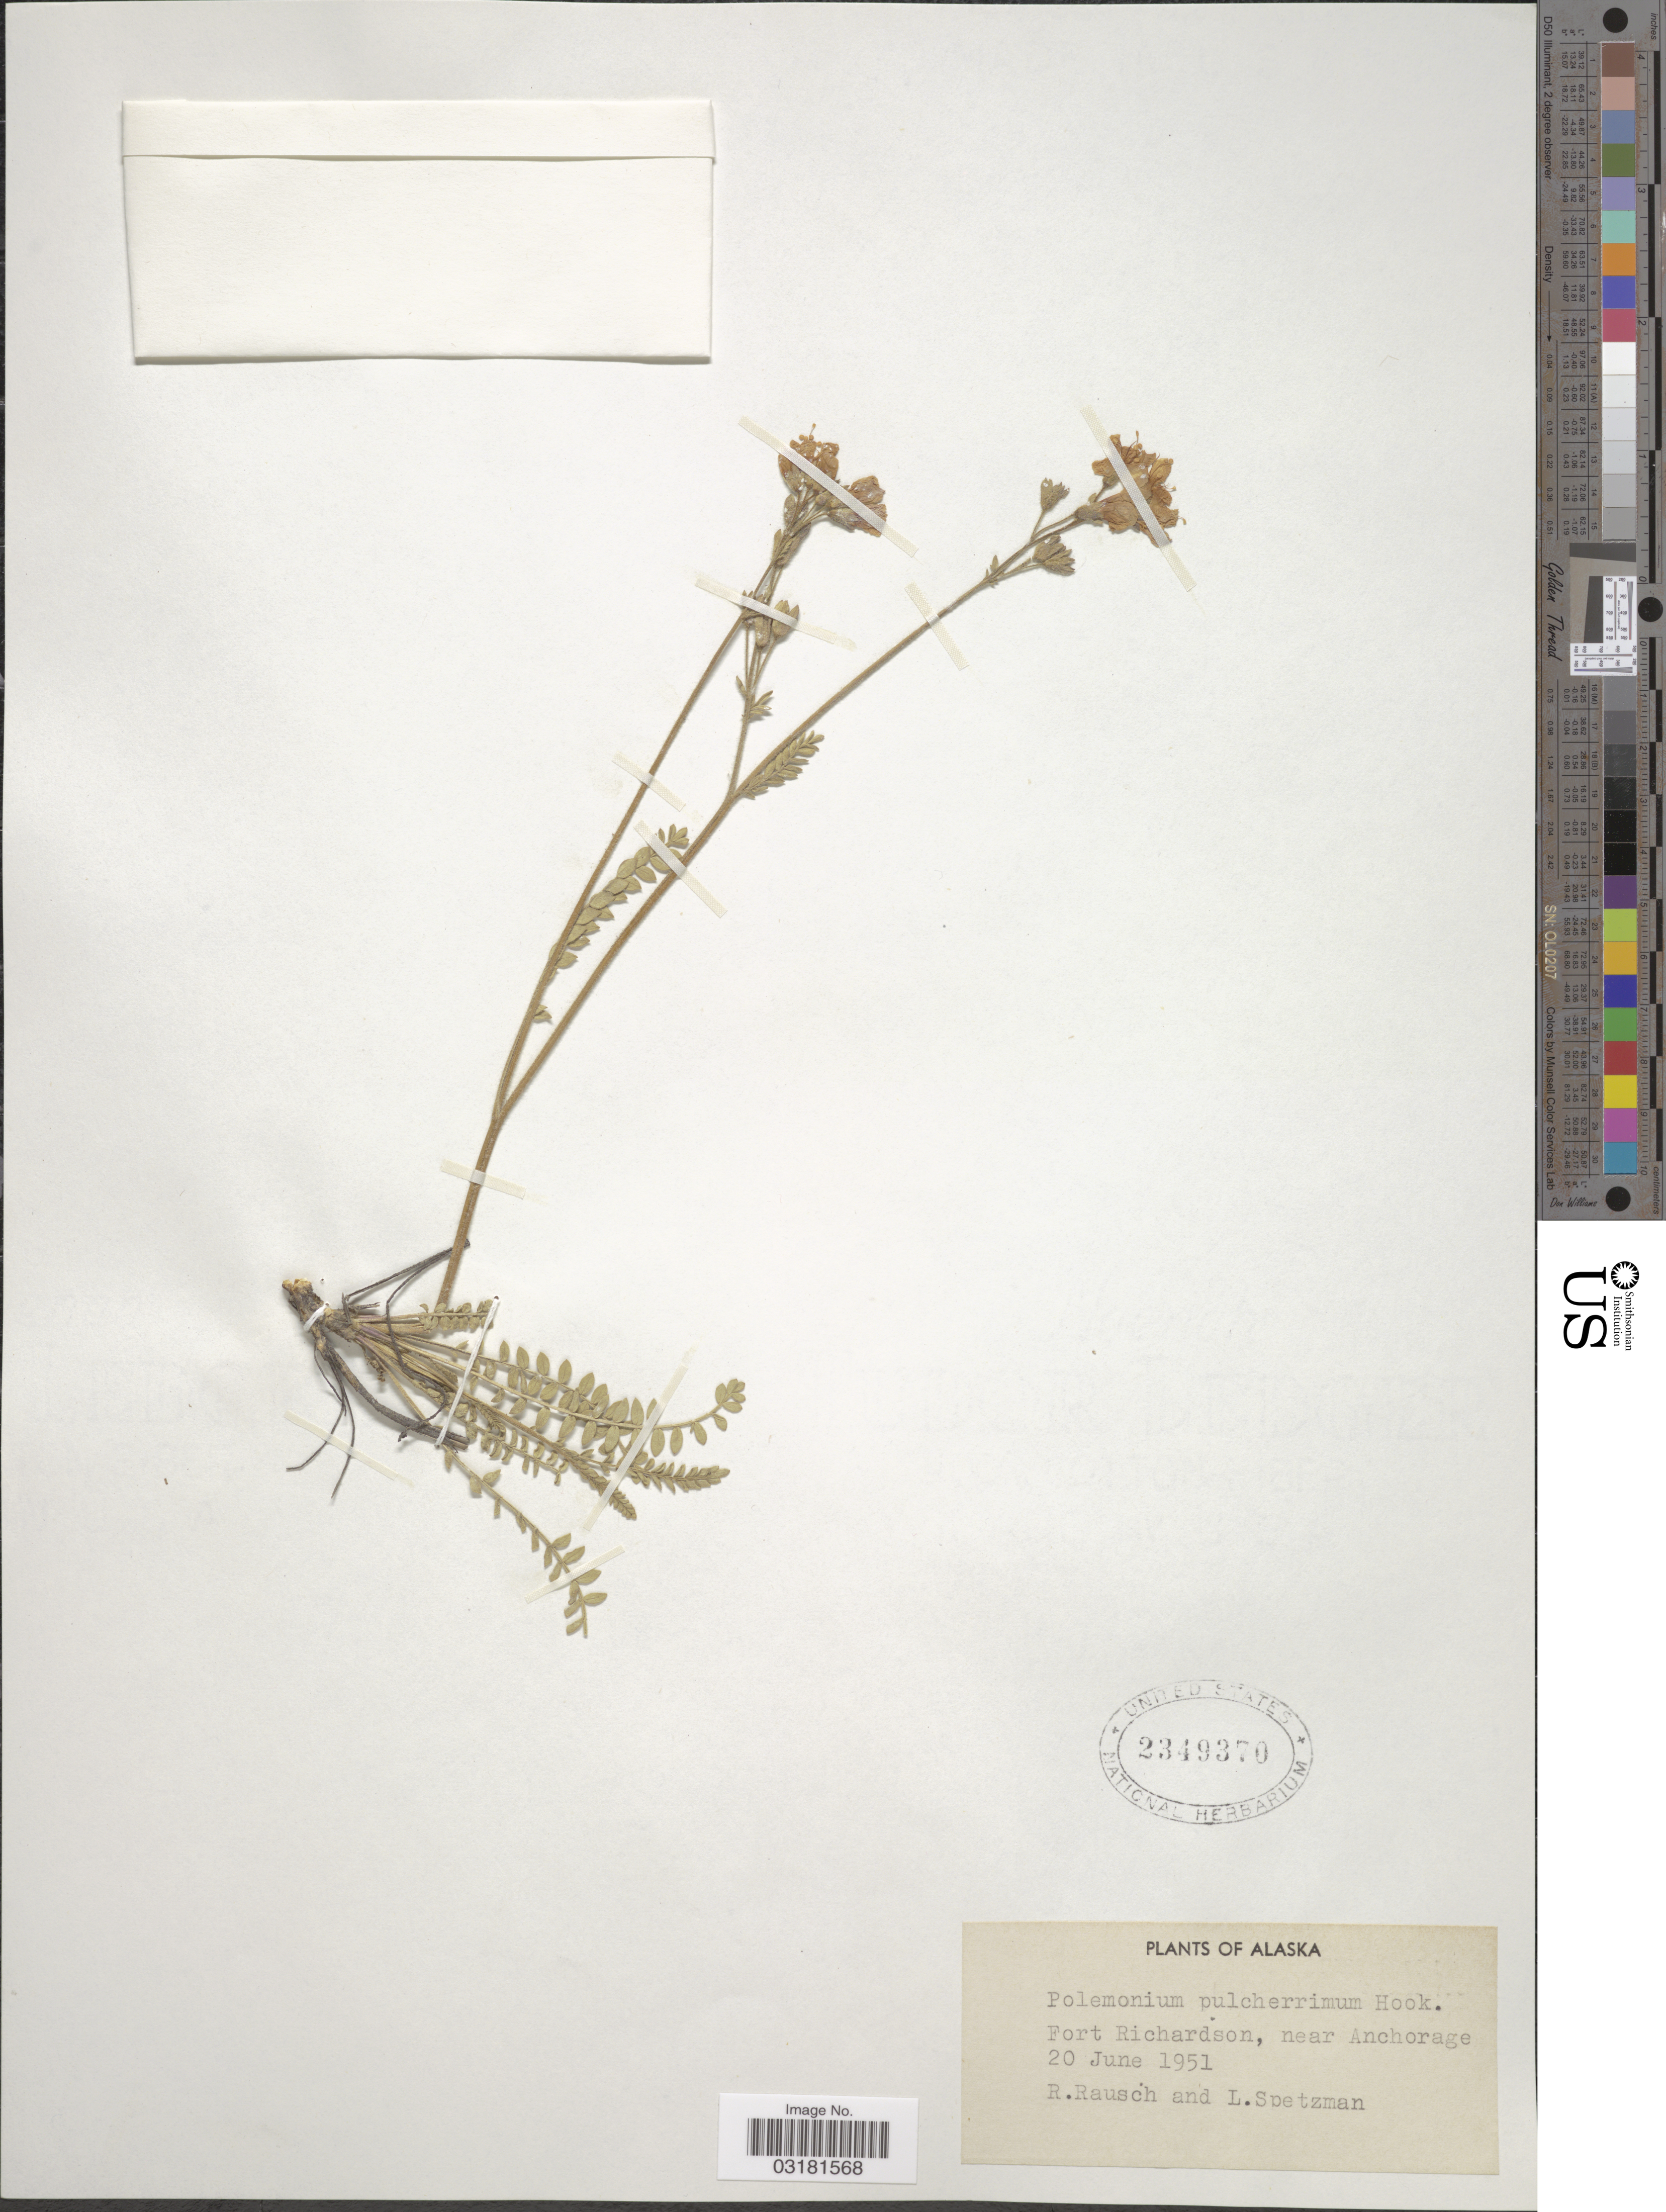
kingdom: Plantae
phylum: Tracheophyta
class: Magnoliopsida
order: Ericales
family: Polemoniaceae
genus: Polemonium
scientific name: Polemonium pulcherrimum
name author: Hook.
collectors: R. Rausch & L. Spetzman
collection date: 1951-06-20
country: United States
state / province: Alaska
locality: Fort Richardson, near Anchorage.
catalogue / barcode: US 2349370